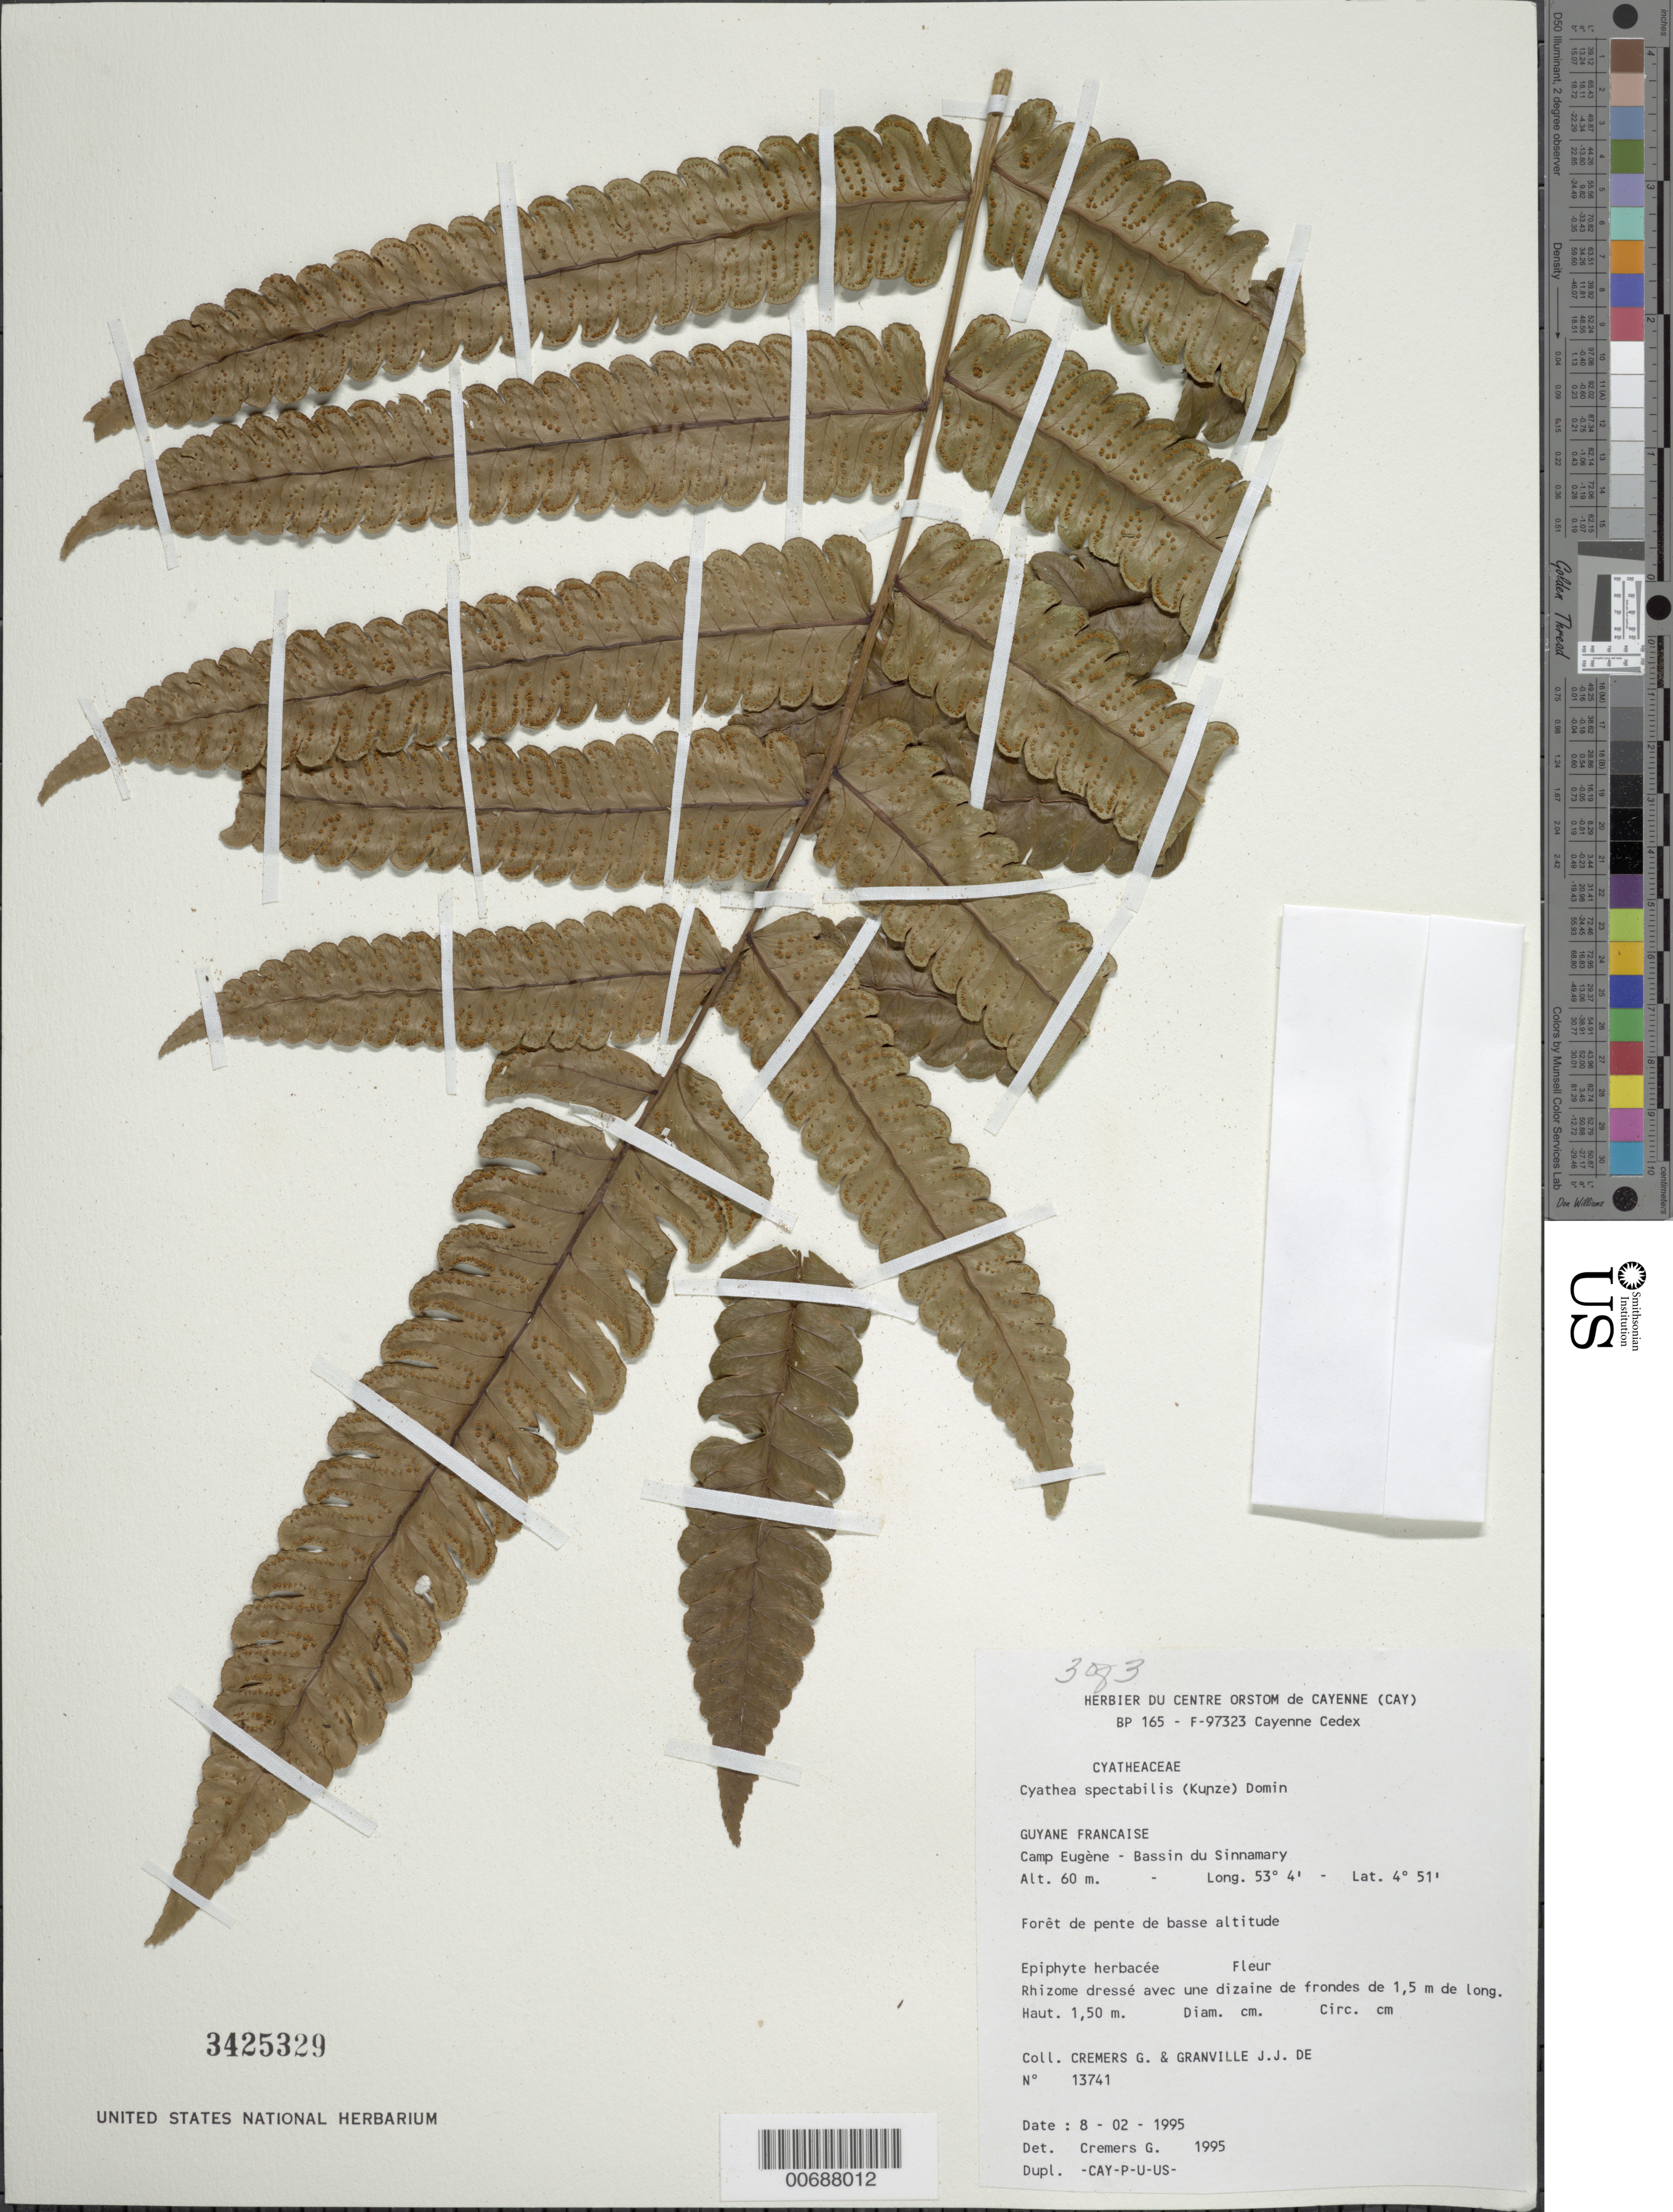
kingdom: Plantae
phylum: Tracheophyta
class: Polypodiopsida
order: Cyatheales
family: Cyatheaceae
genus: Cyathea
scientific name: Cyathea spectabilis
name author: (Kunze) Domin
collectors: G. Cremers & J.-J. de Granville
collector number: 13741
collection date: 1995-02-08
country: French Guiana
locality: Guyane Francaise, Camp Eugene - Bassin du Sinnamary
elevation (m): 60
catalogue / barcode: US 3425329